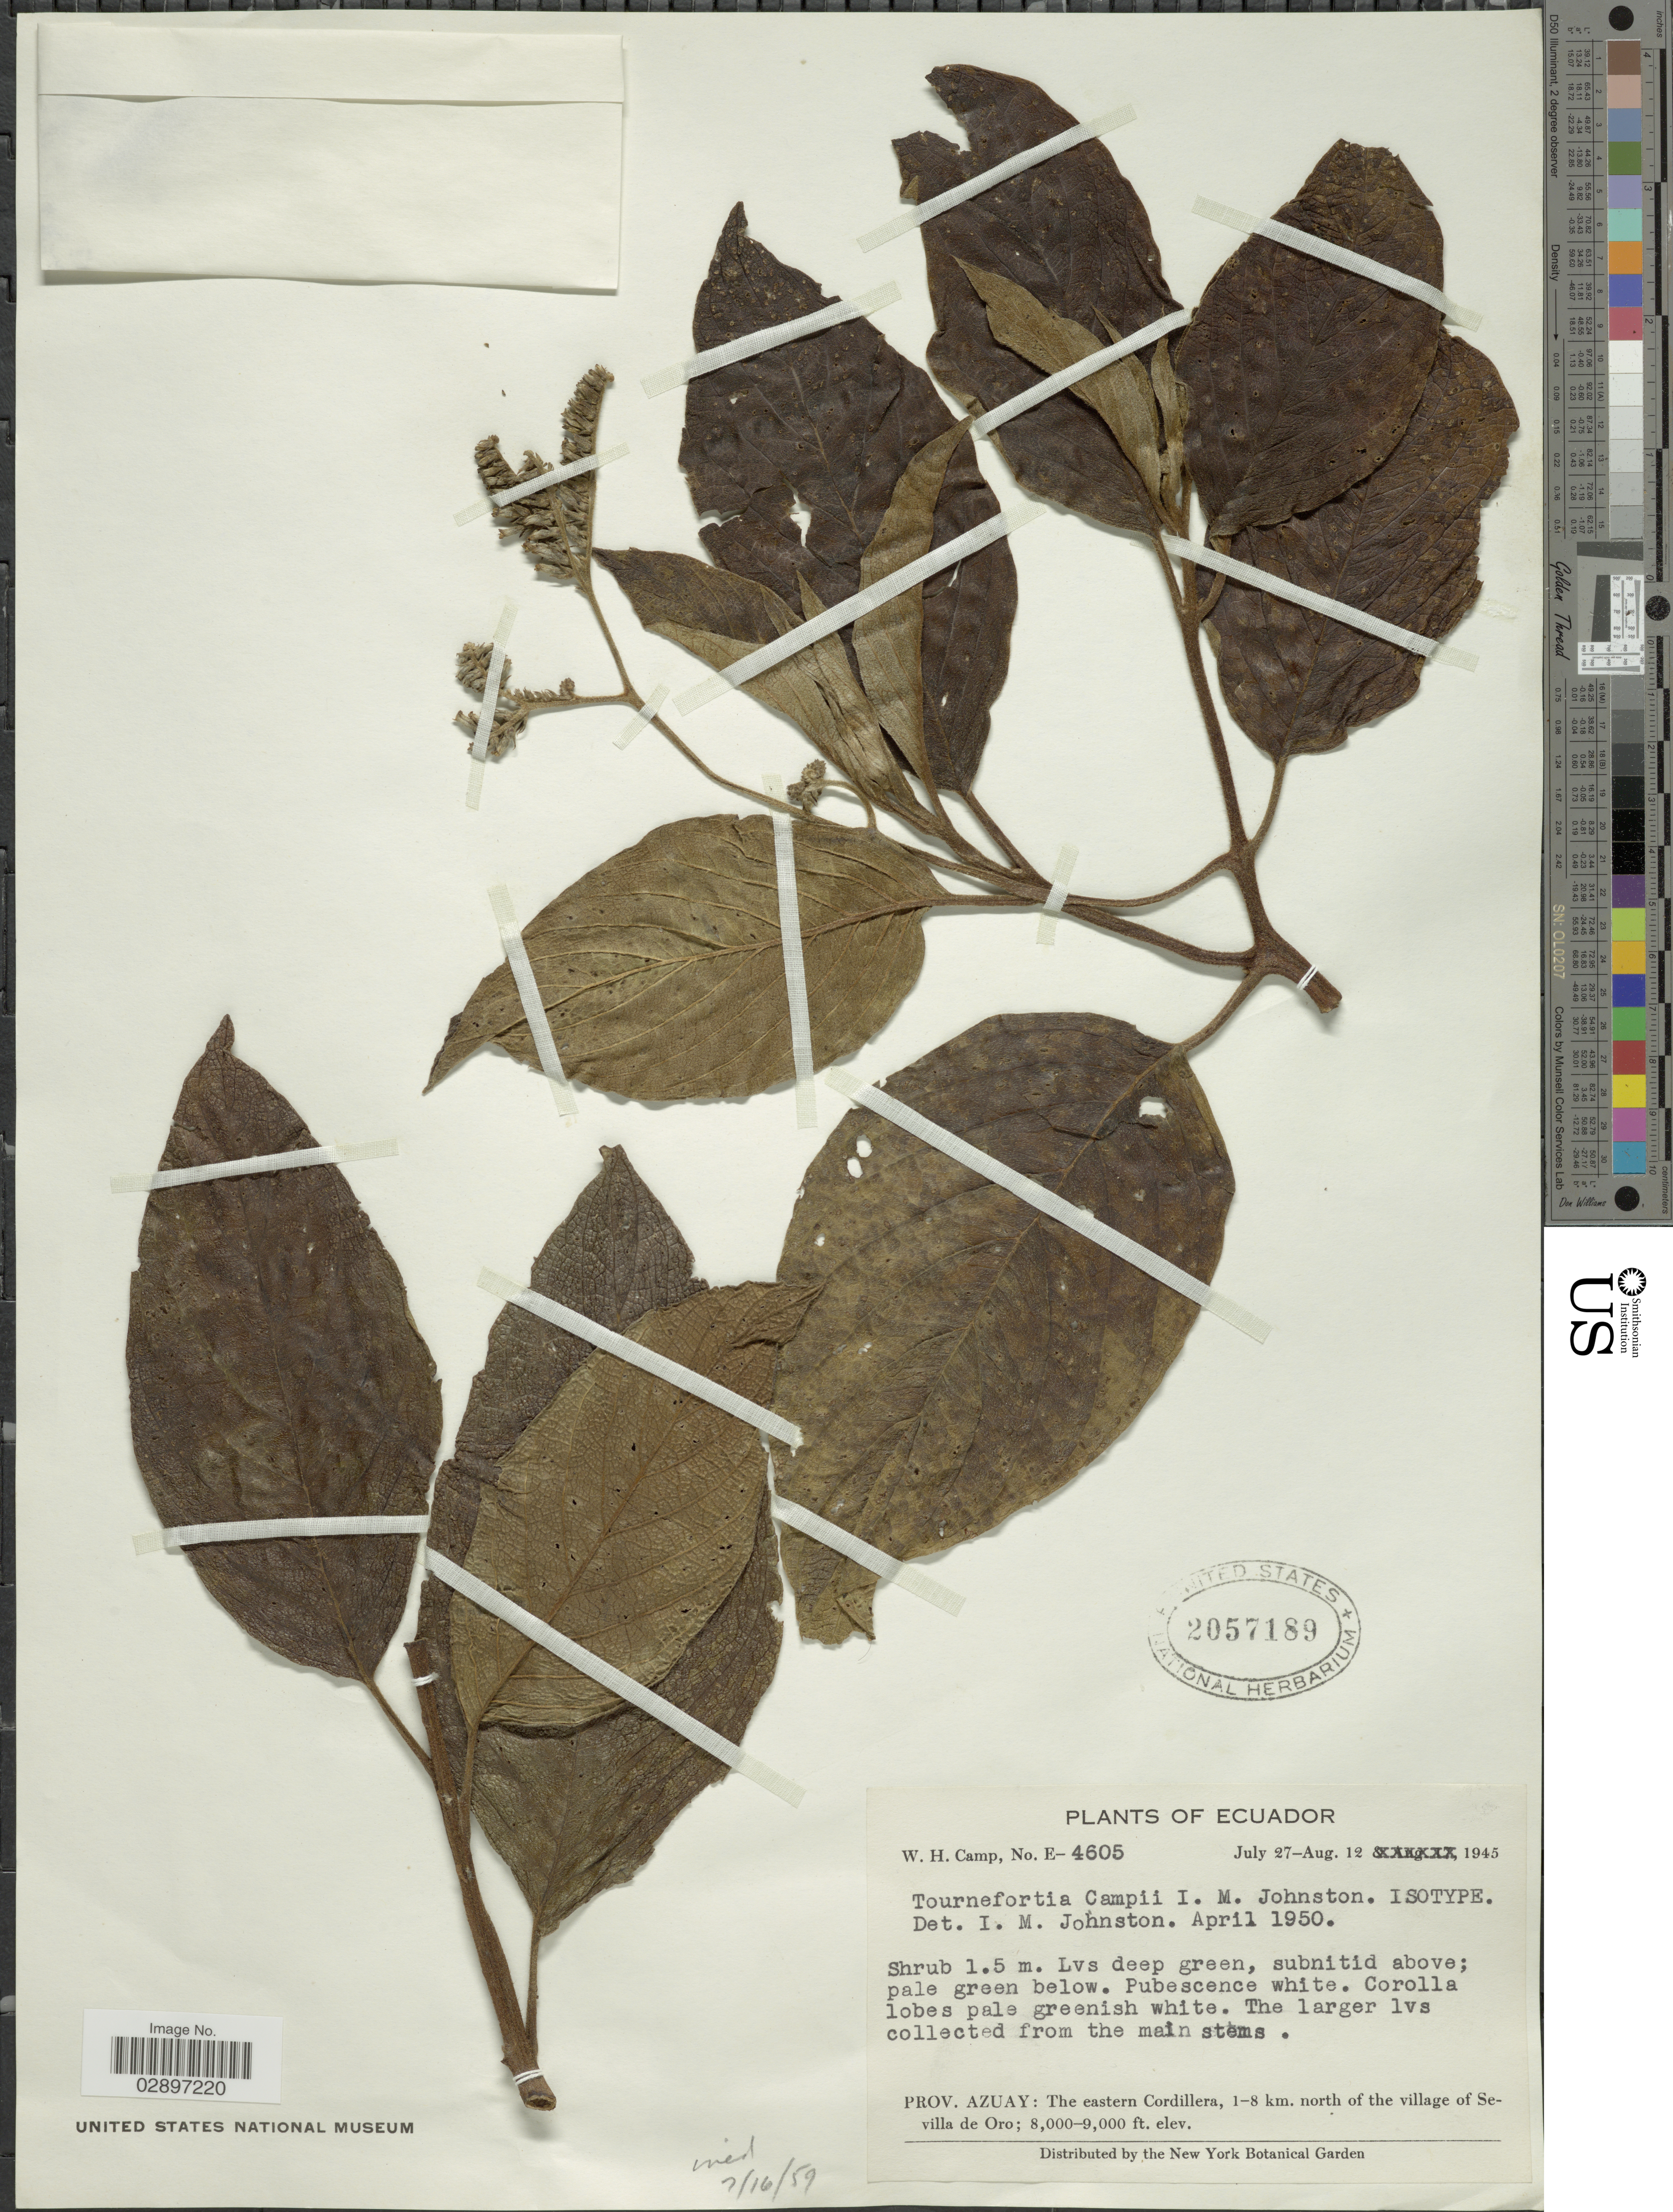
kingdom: Plantae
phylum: Tracheophyta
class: Magnoliopsida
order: Boraginales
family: Heliotropiaceae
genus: Tournefortia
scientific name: Tournefortia fuliginosa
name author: Kunth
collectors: W. H. Camp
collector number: E- 4605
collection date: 1945-07-27/1945-08-12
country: Ecuador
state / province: Azuay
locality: The eastern Cordillera, 1-8 km. north of the village of Sevilla de Oro.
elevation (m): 2438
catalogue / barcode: US 2057189